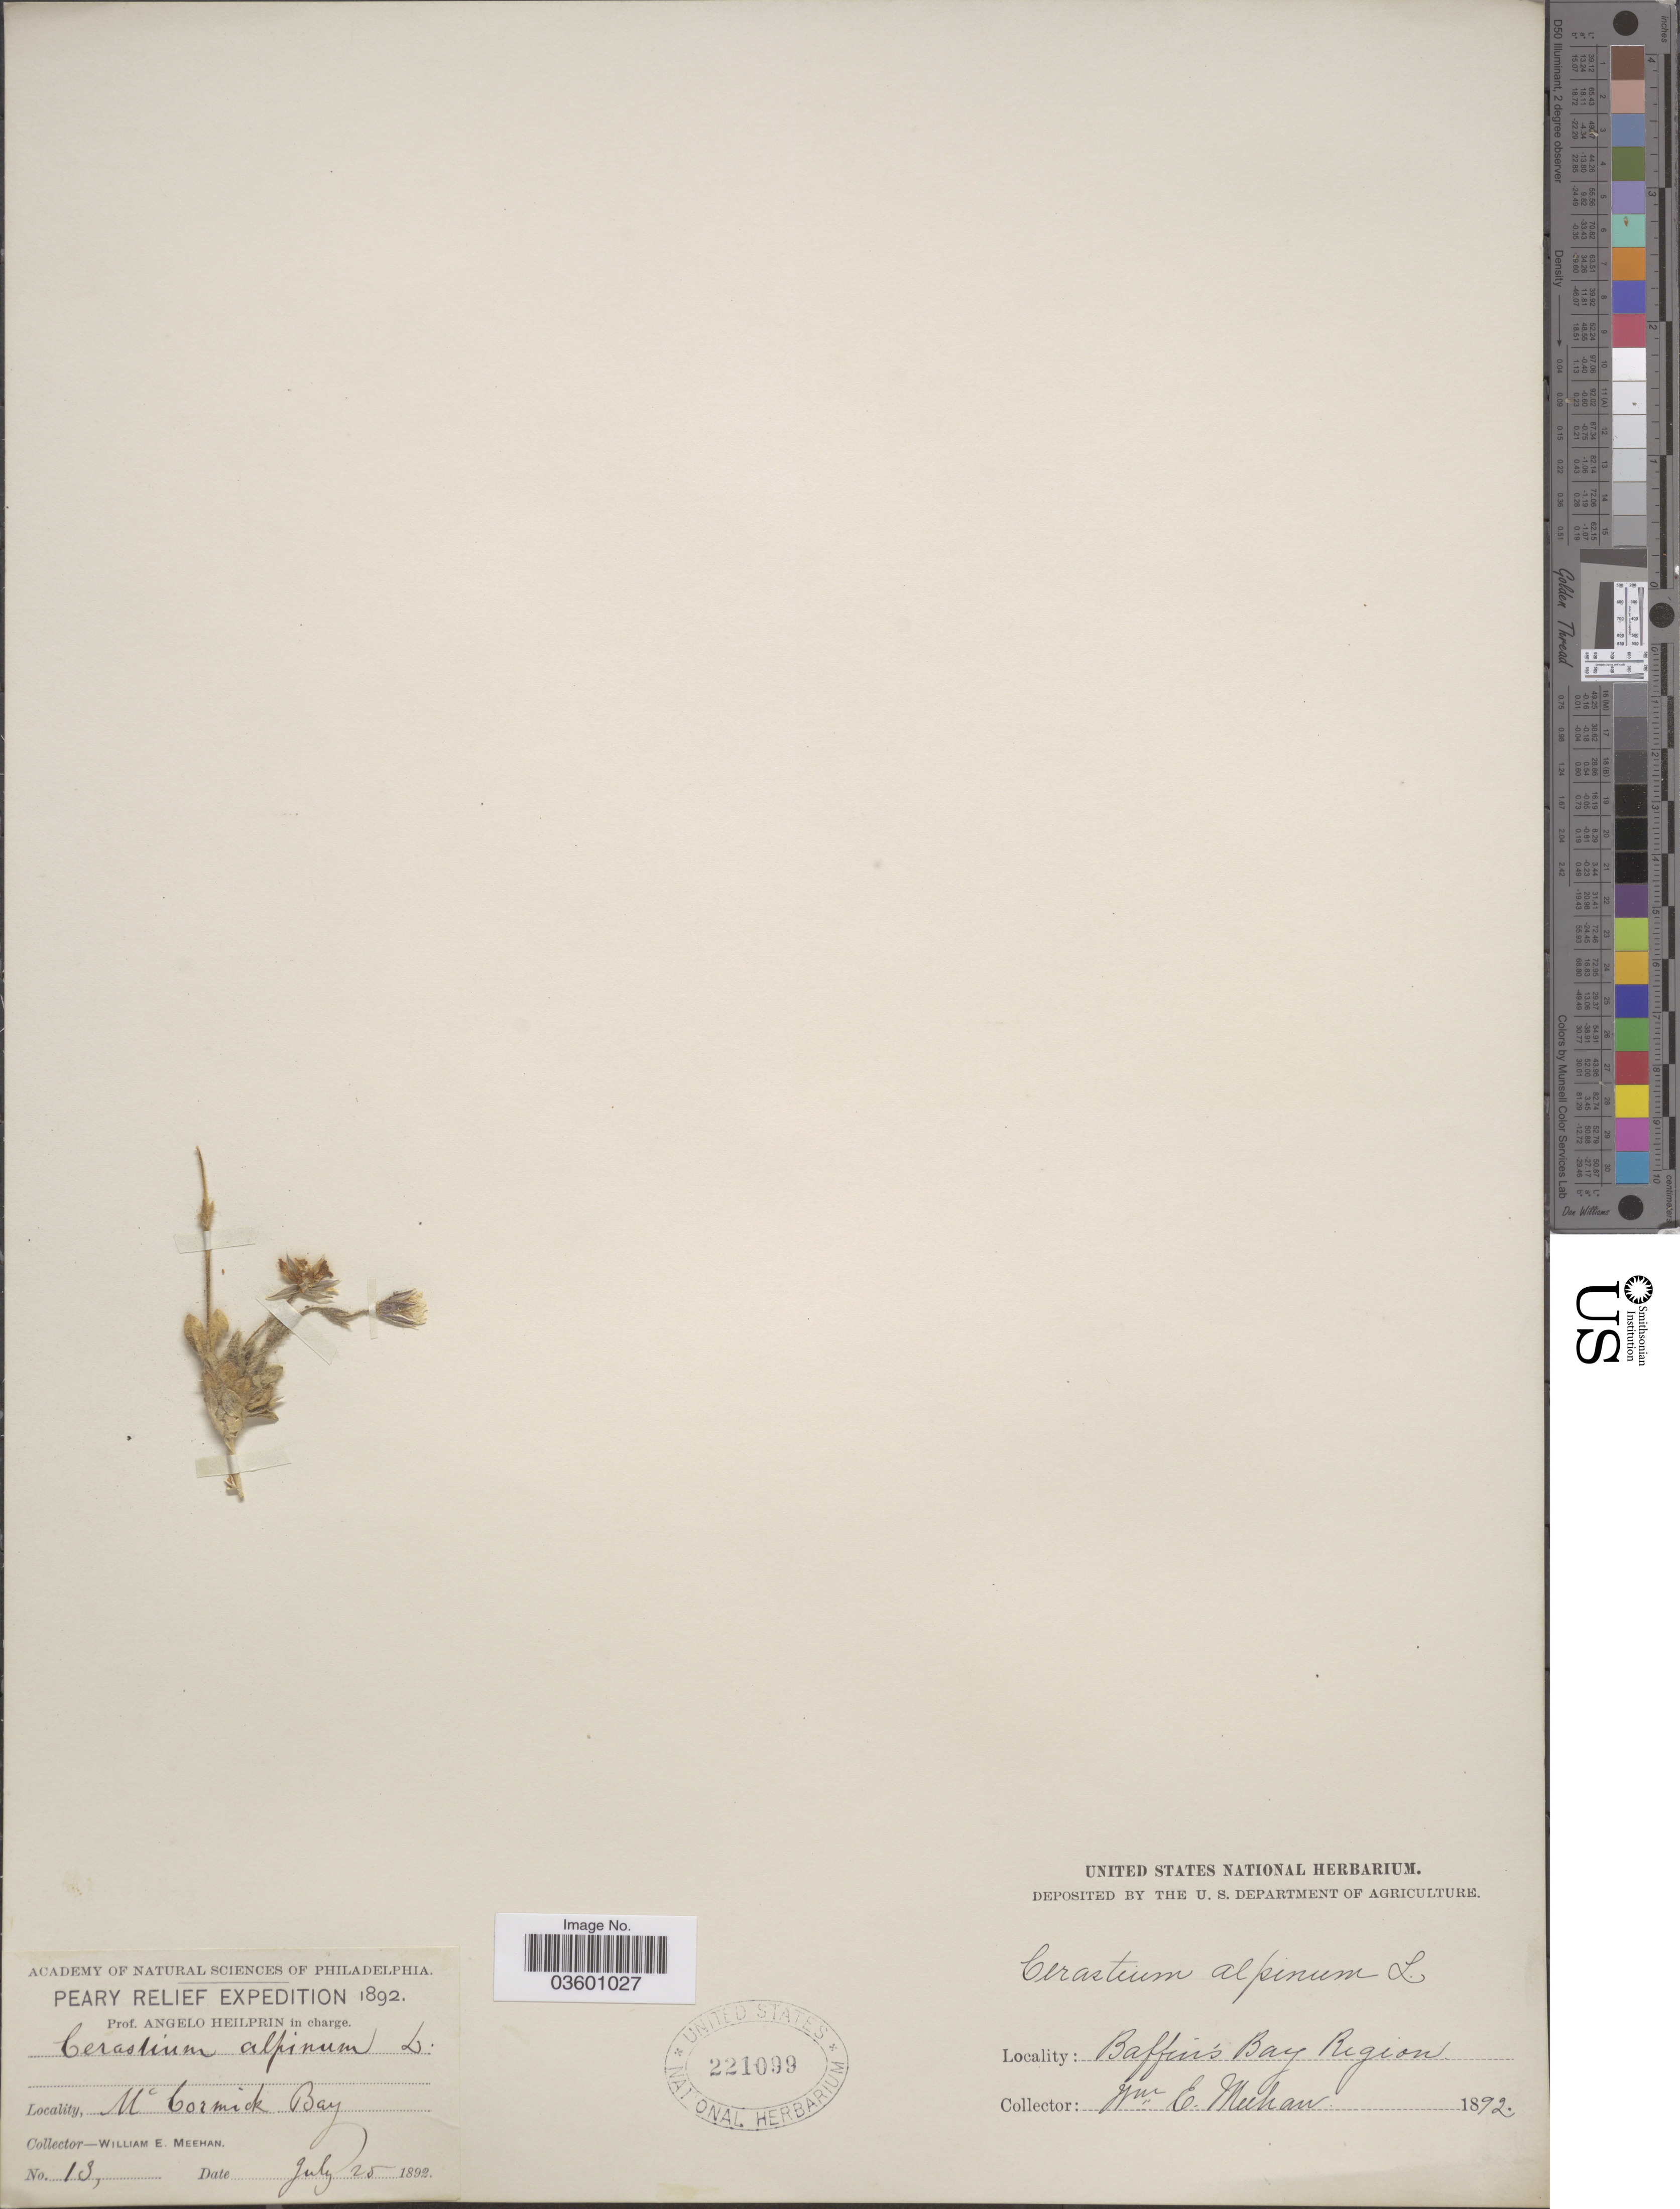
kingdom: Plantae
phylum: Tracheophyta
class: Magnoliopsida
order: Caryophyllales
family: Caryophyllaceae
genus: Cerastium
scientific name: Cerastium arcticum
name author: Lange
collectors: W. Meehan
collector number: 13*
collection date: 1892-07-25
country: Greenland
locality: McCormick Bay. Baffin's Bay Region.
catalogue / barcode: US 221099